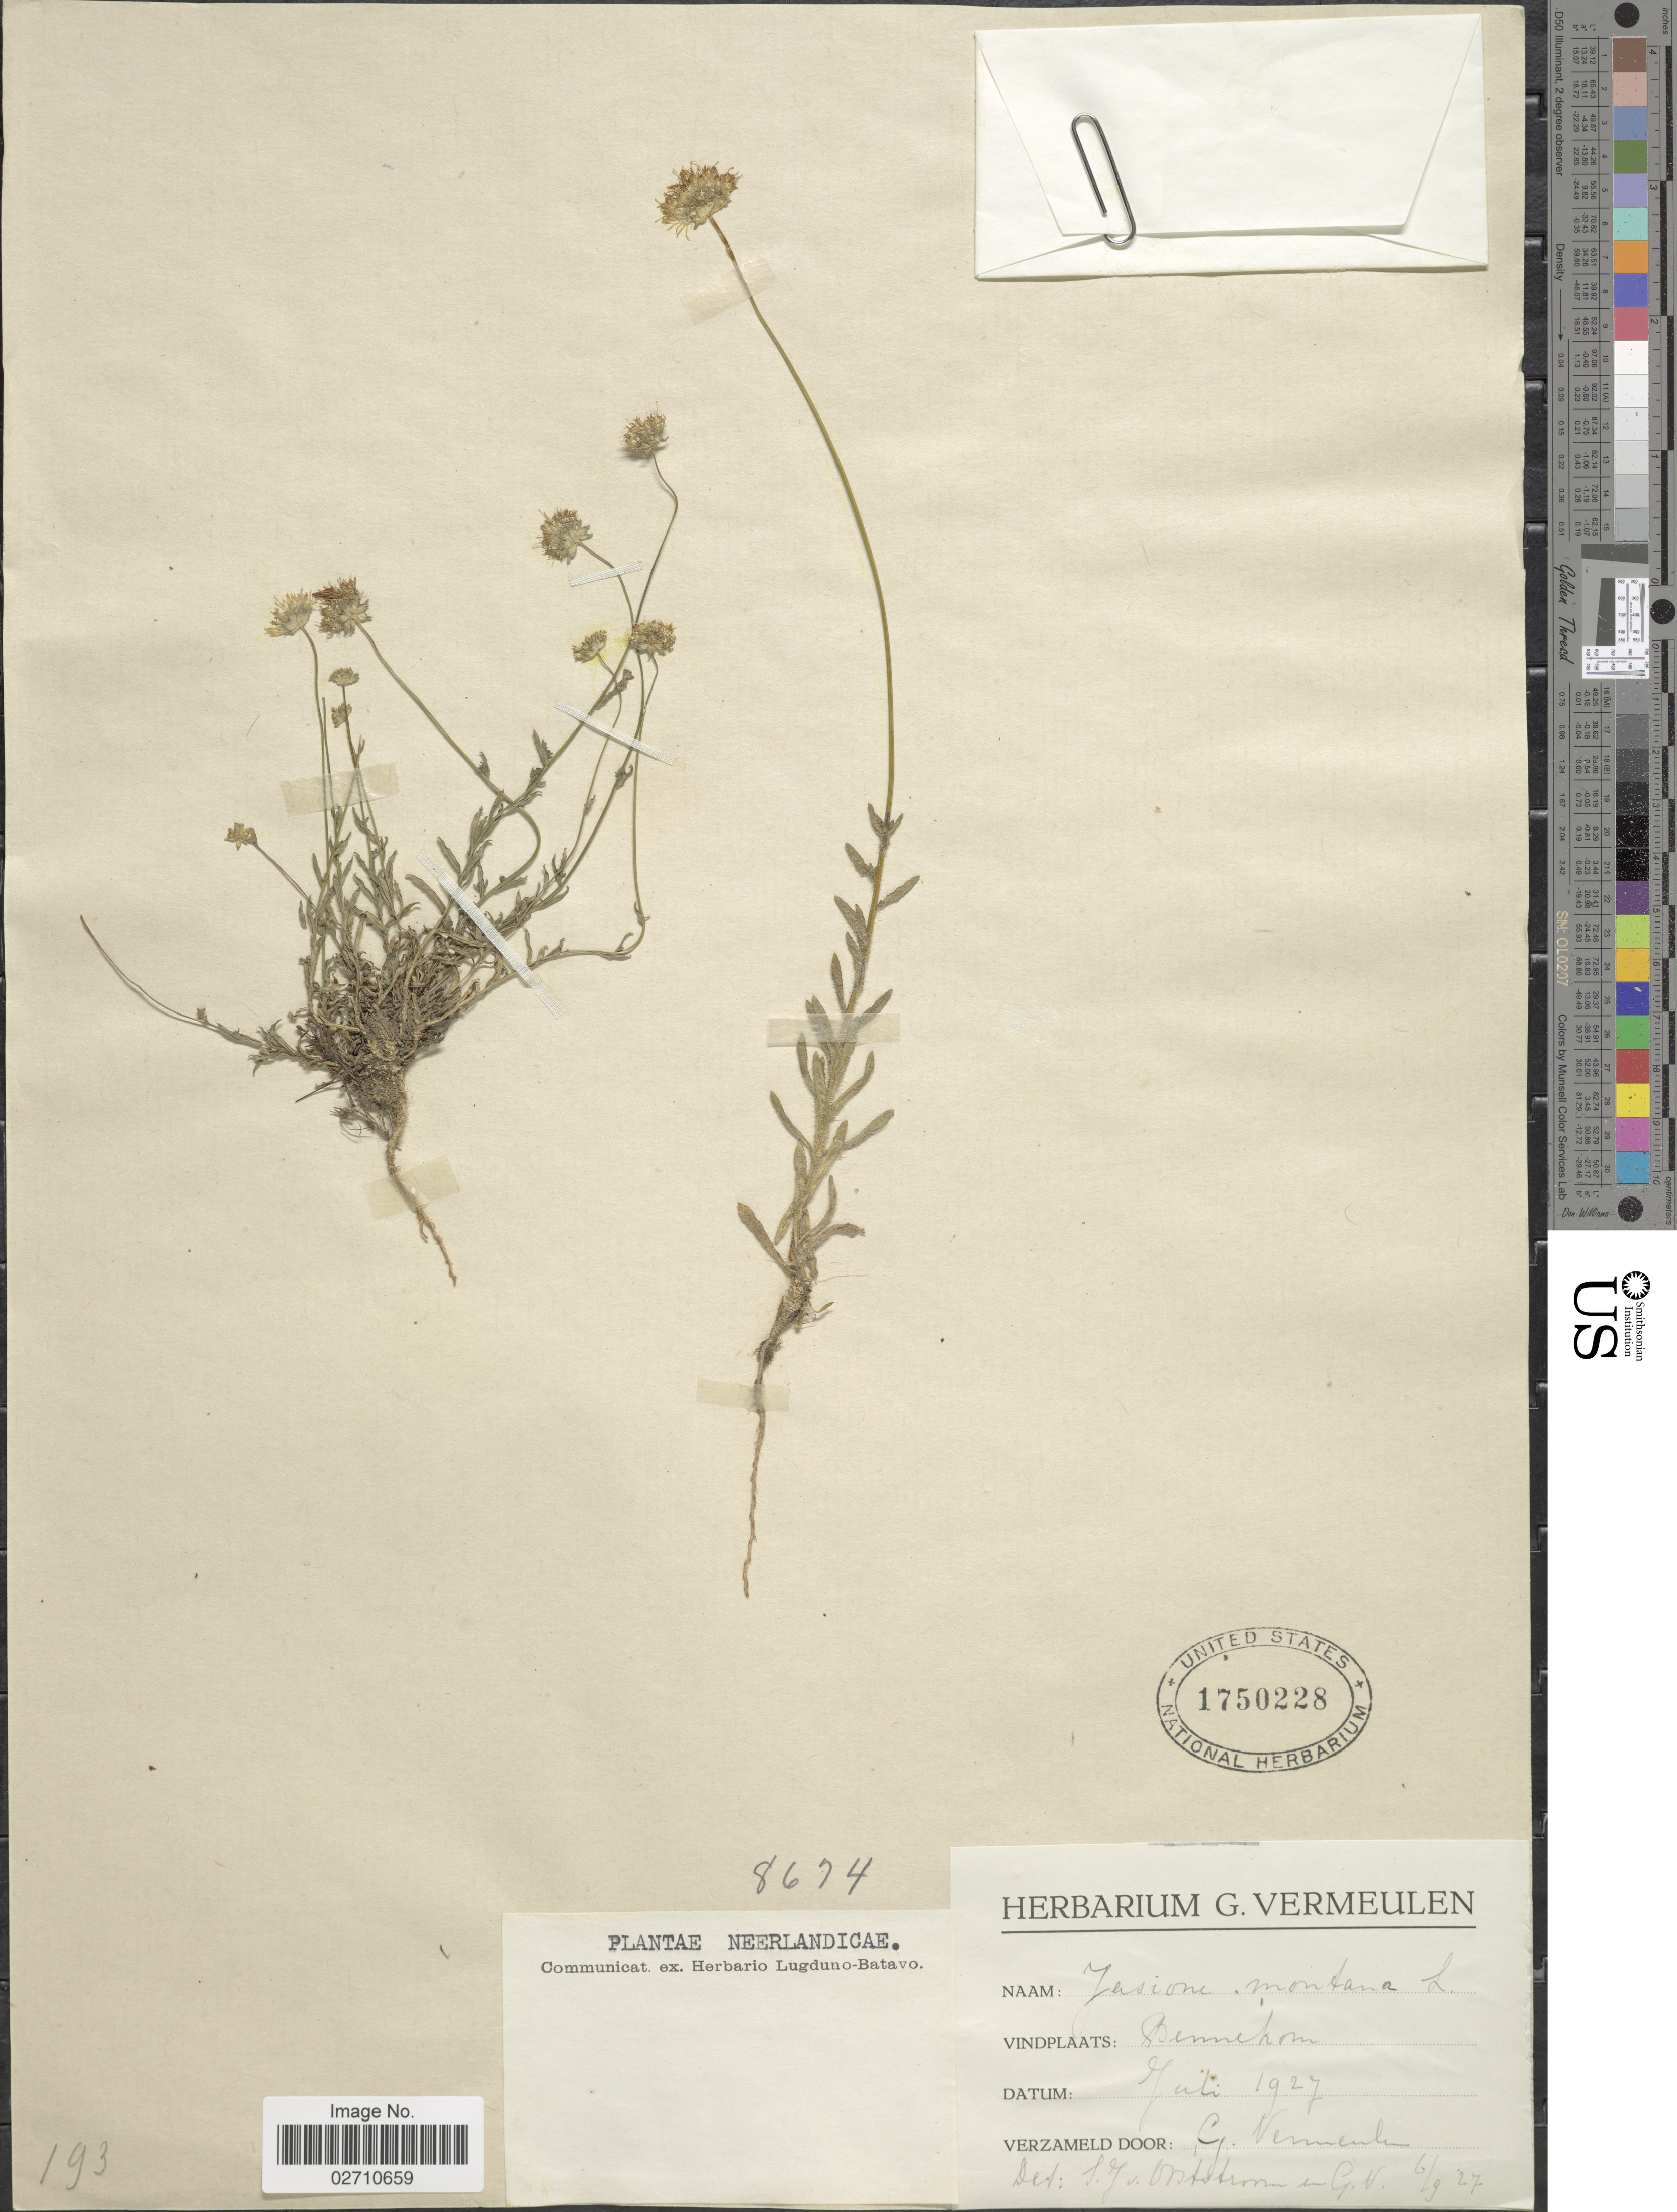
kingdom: Plantae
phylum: Tracheophyta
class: Magnoliopsida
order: Asterales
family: Campanulaceae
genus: Jasione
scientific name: Jasione montana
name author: L.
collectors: G. Vermeulen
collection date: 1927-07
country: Netherlands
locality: Bennekom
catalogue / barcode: US 1750228